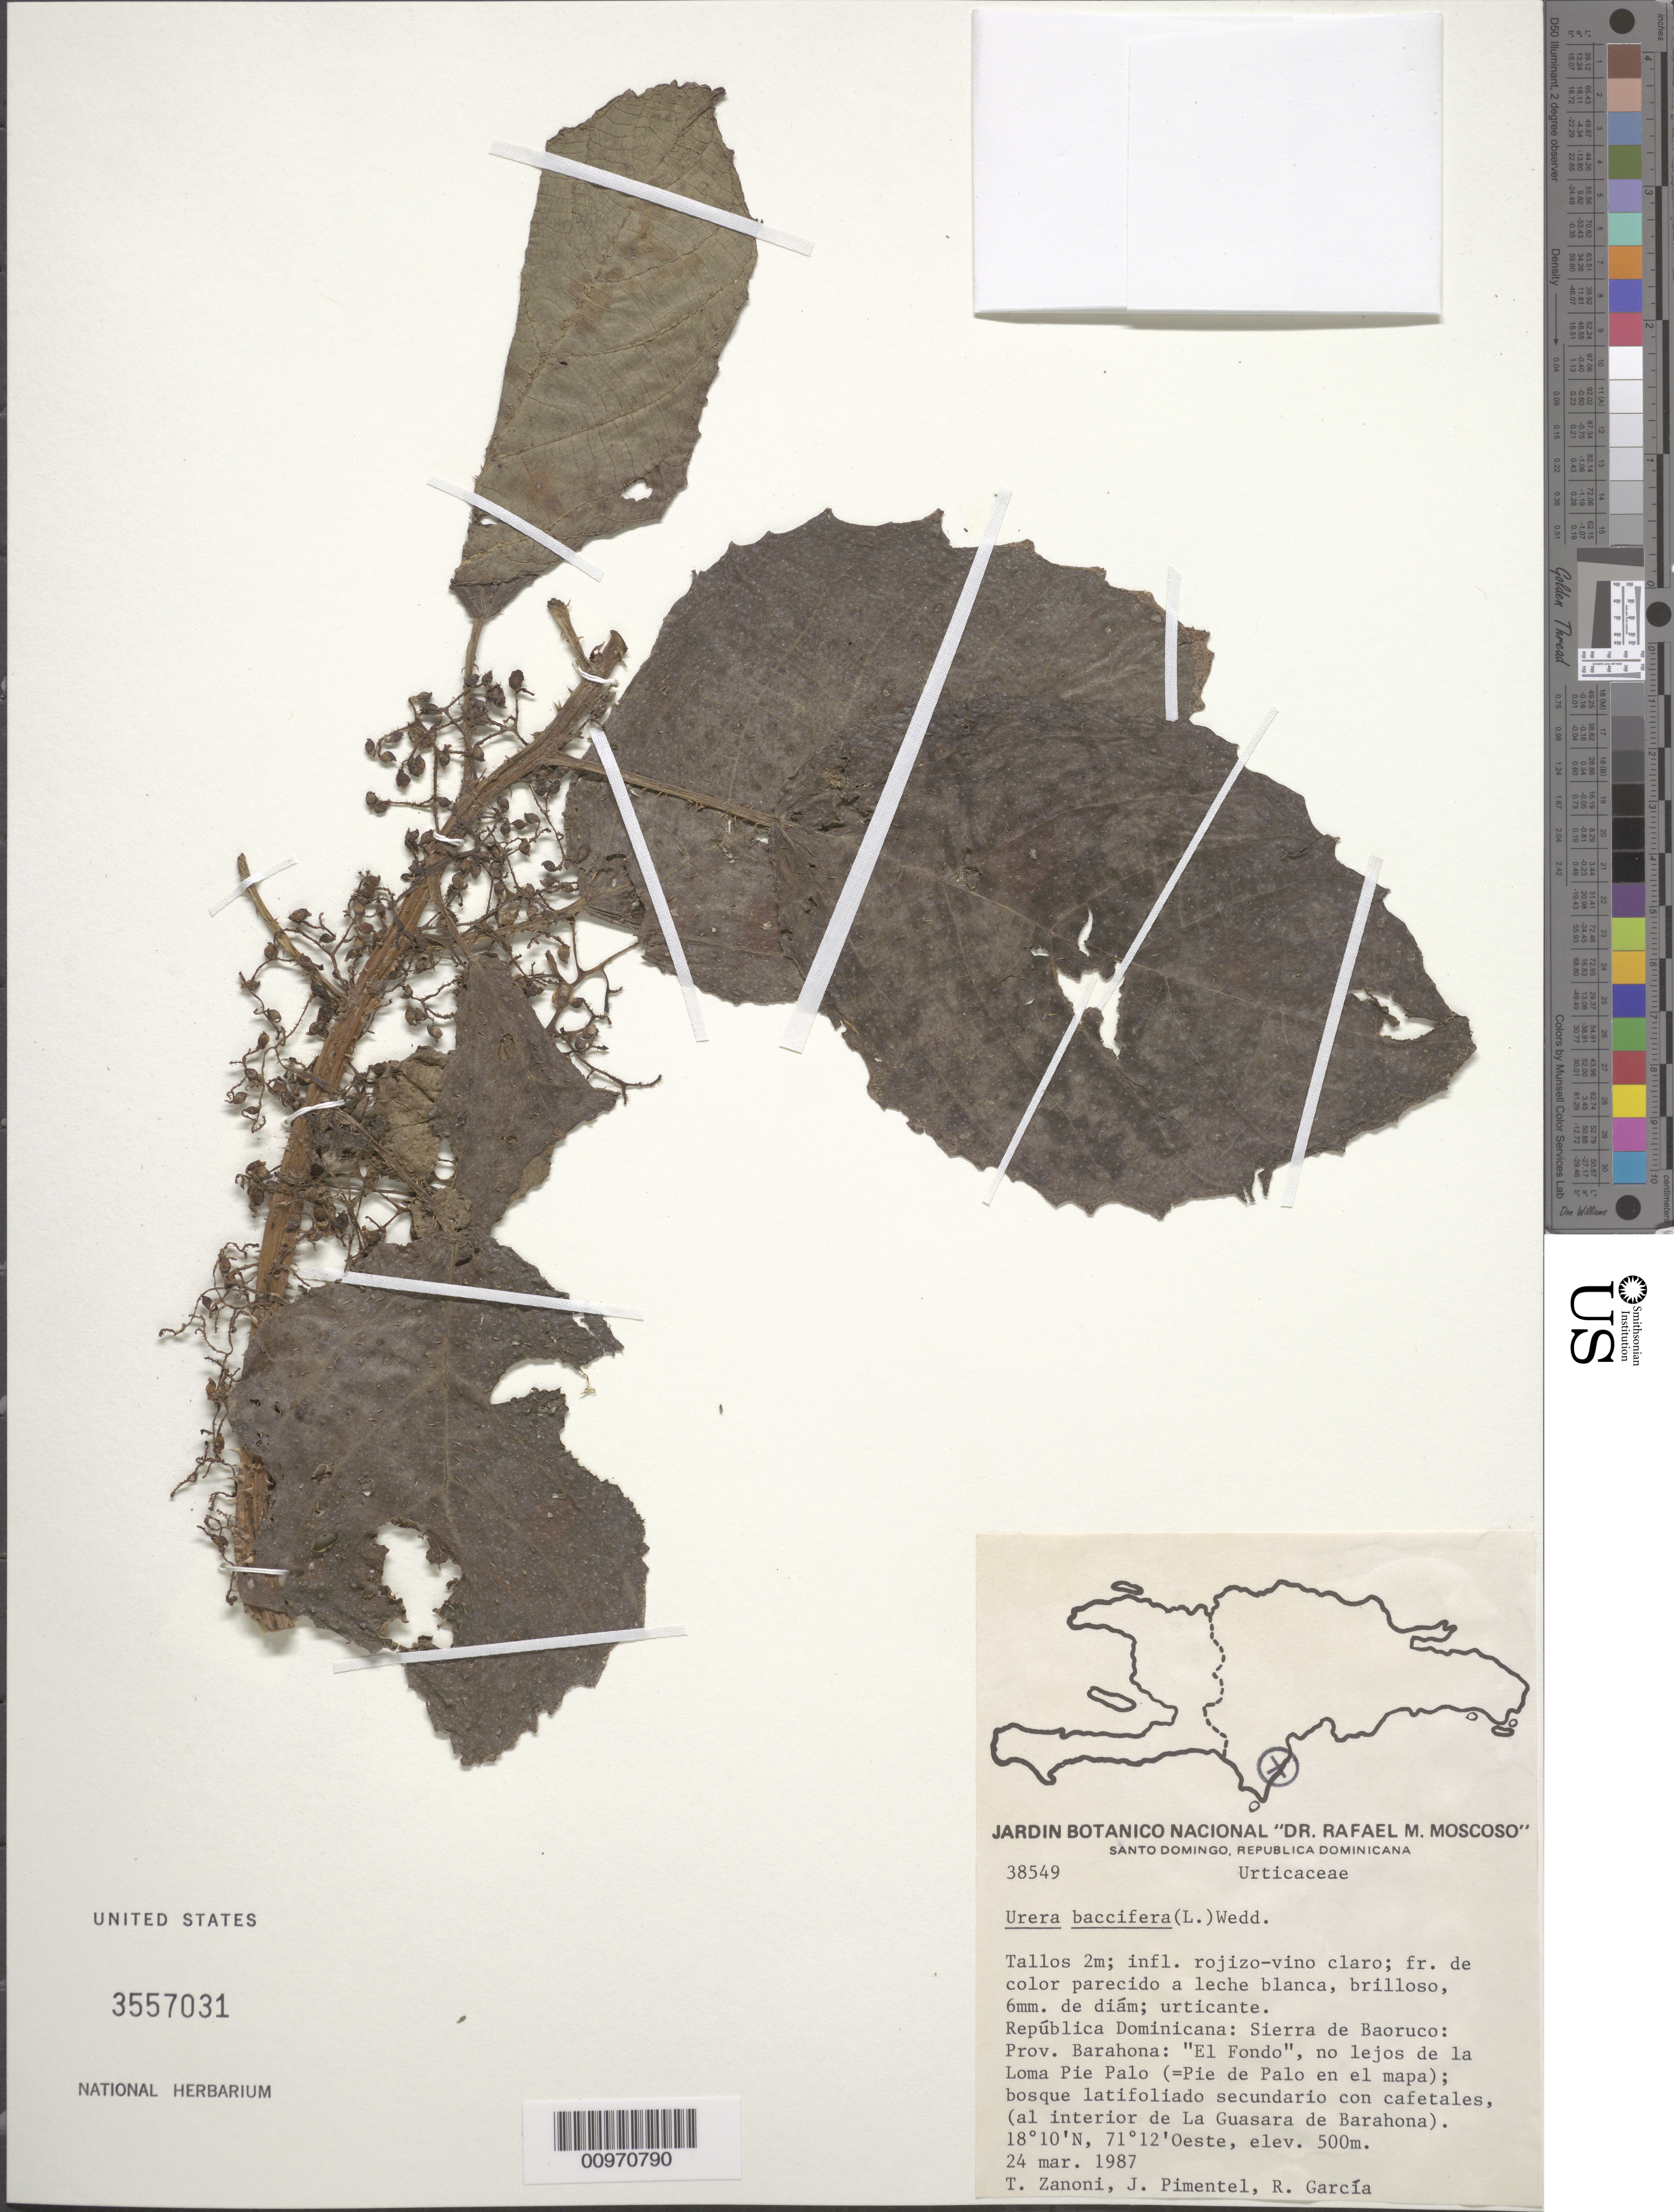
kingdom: Plantae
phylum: Tracheophyta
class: Magnoliopsida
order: Rosales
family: Urticaceae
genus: Urera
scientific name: Urera baccifera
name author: (L.) Gaudich. ex Wedd.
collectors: T. A. Zanoni, J. Pimentel & R. G. García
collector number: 38549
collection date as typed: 23 Mar 1987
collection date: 1987-03-23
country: Dominican Republic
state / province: Barahona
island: Hispaniola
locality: Sierra de Baoruco, "El Fondo", no lejos de la Loma Pie Palo (=Pie de Palo en el mapa)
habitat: Bosque latifoliado secundario con cafetales, (al interior de La Guasara de Barahona)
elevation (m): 500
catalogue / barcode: US 3557031